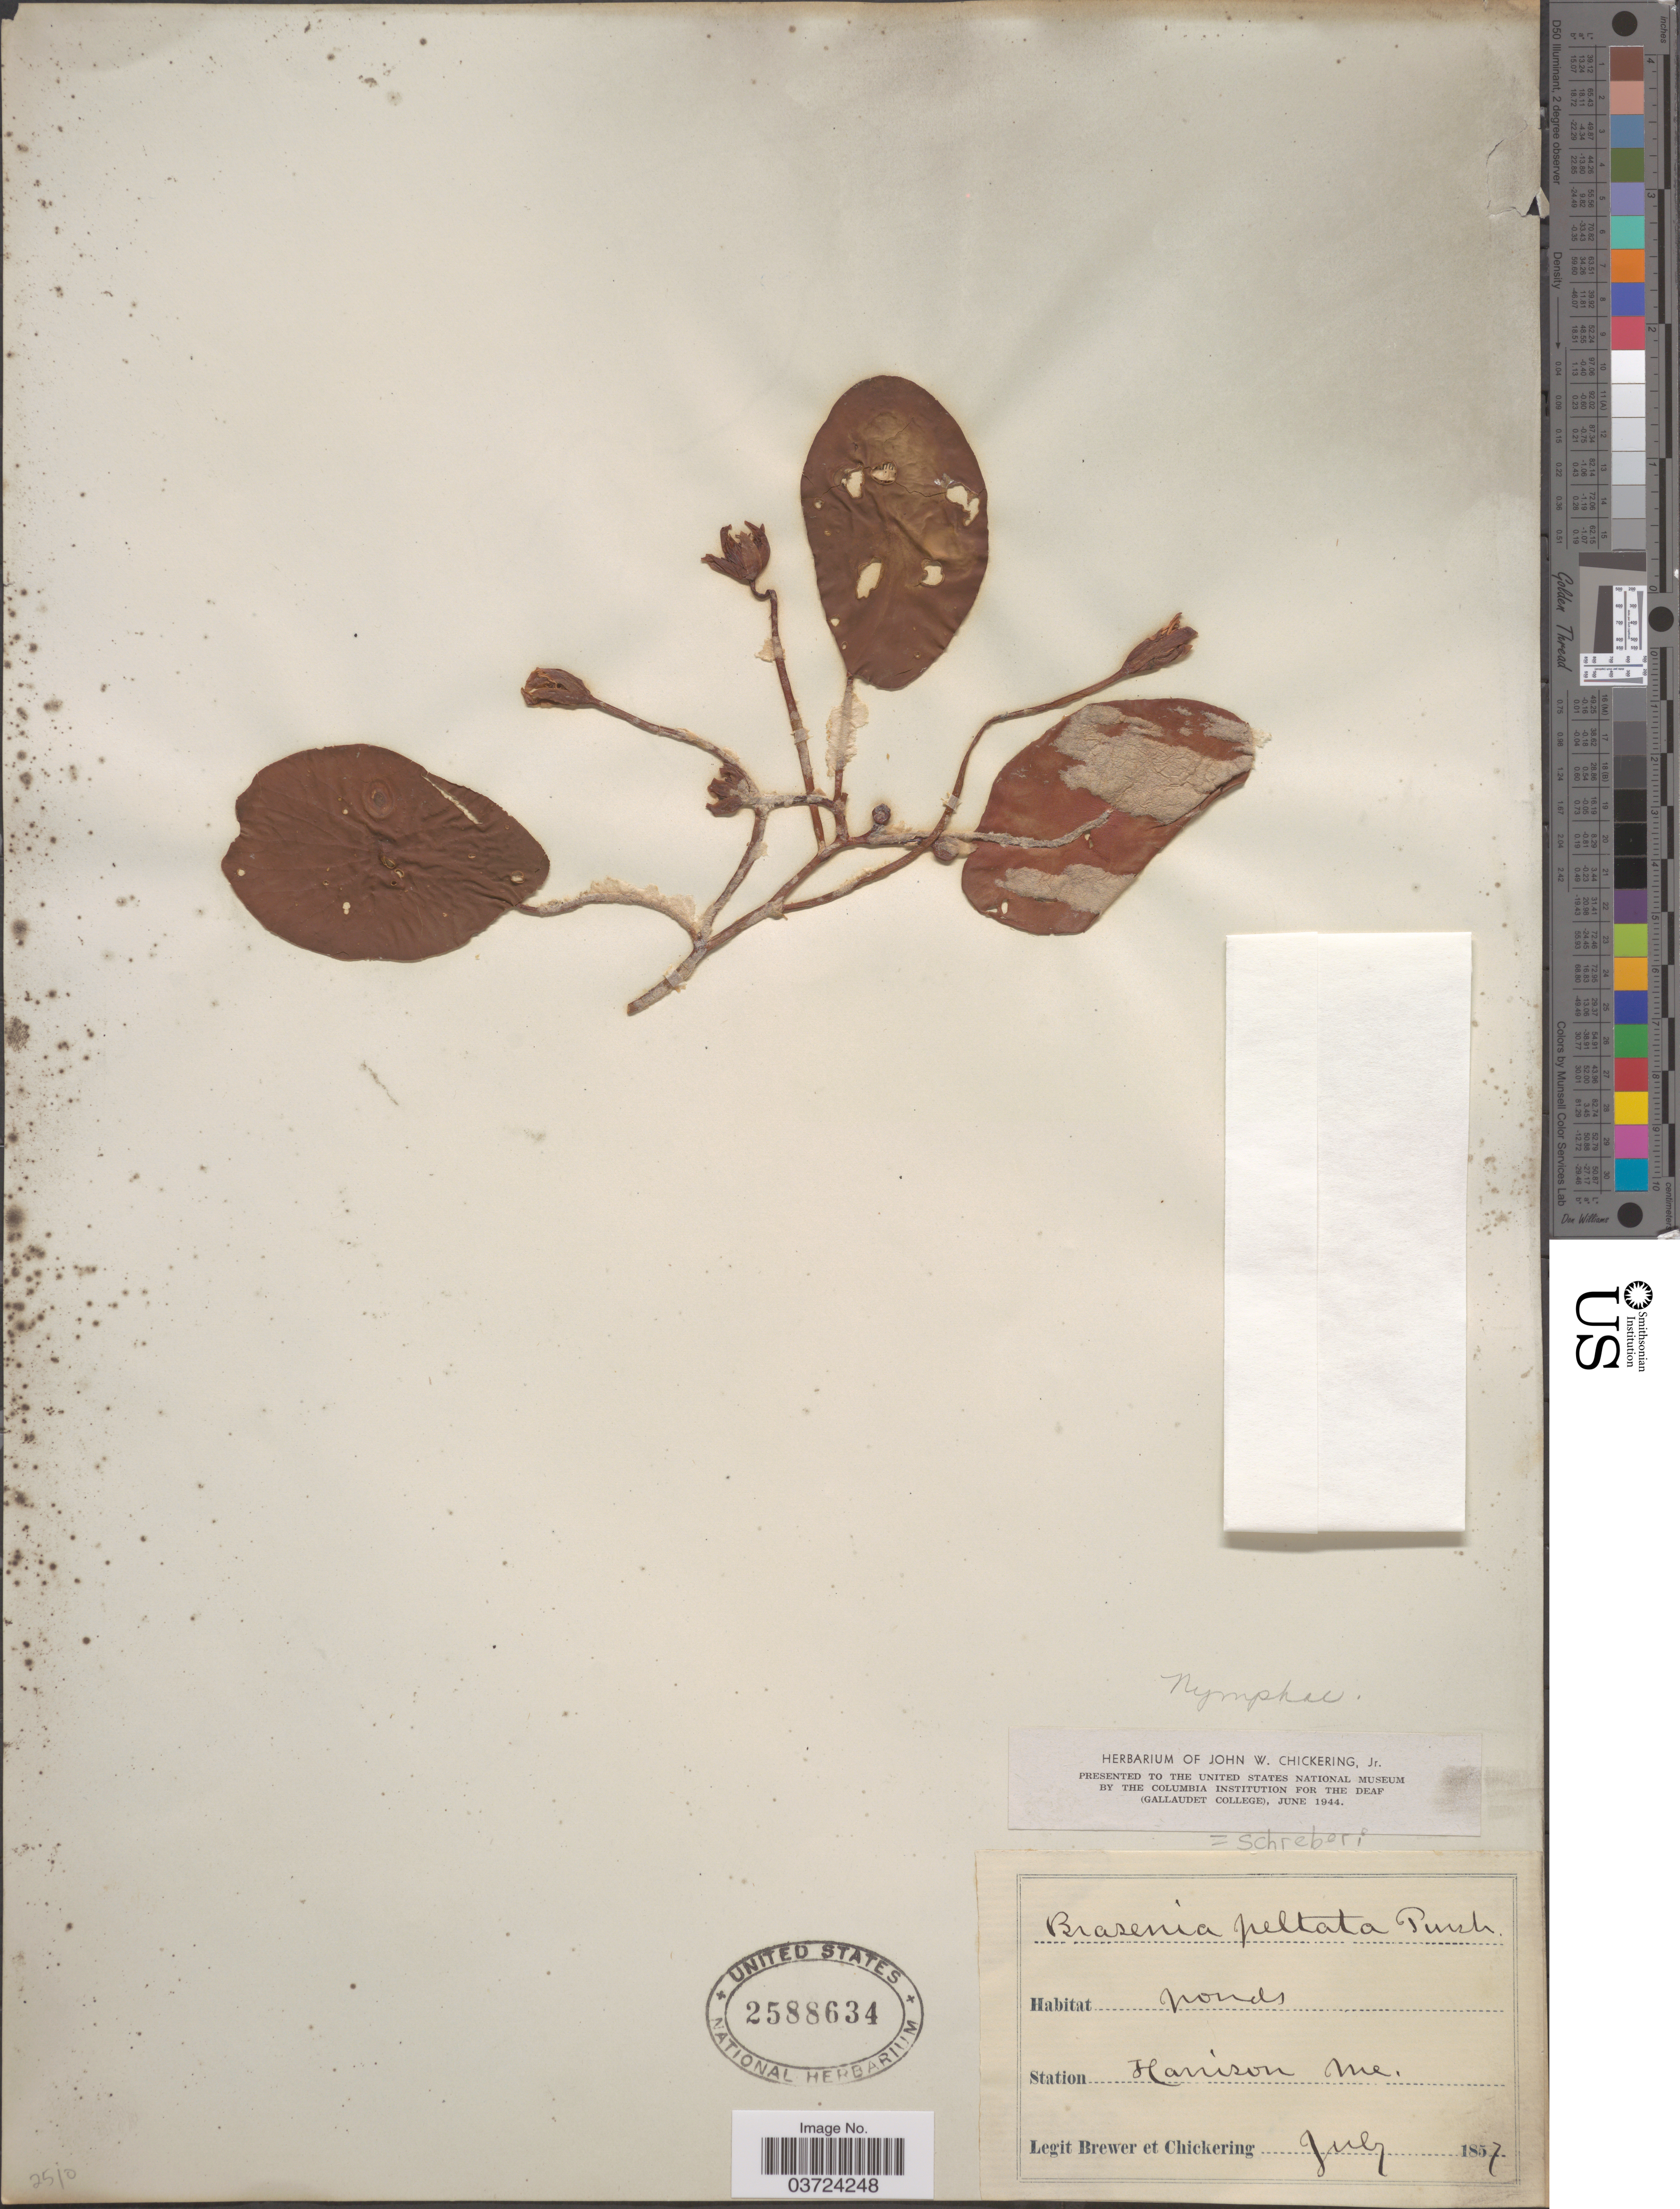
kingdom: Plantae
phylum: Tracheophyta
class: Magnoliopsida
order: Nymphaeales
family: Cabombaceae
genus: Brasenia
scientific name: Brasenia schreberi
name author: J.F. Gmel.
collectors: -. Brewer & -. Chickering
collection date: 1857-07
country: United States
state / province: Maine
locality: Station Harrison.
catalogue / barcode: US 2588634